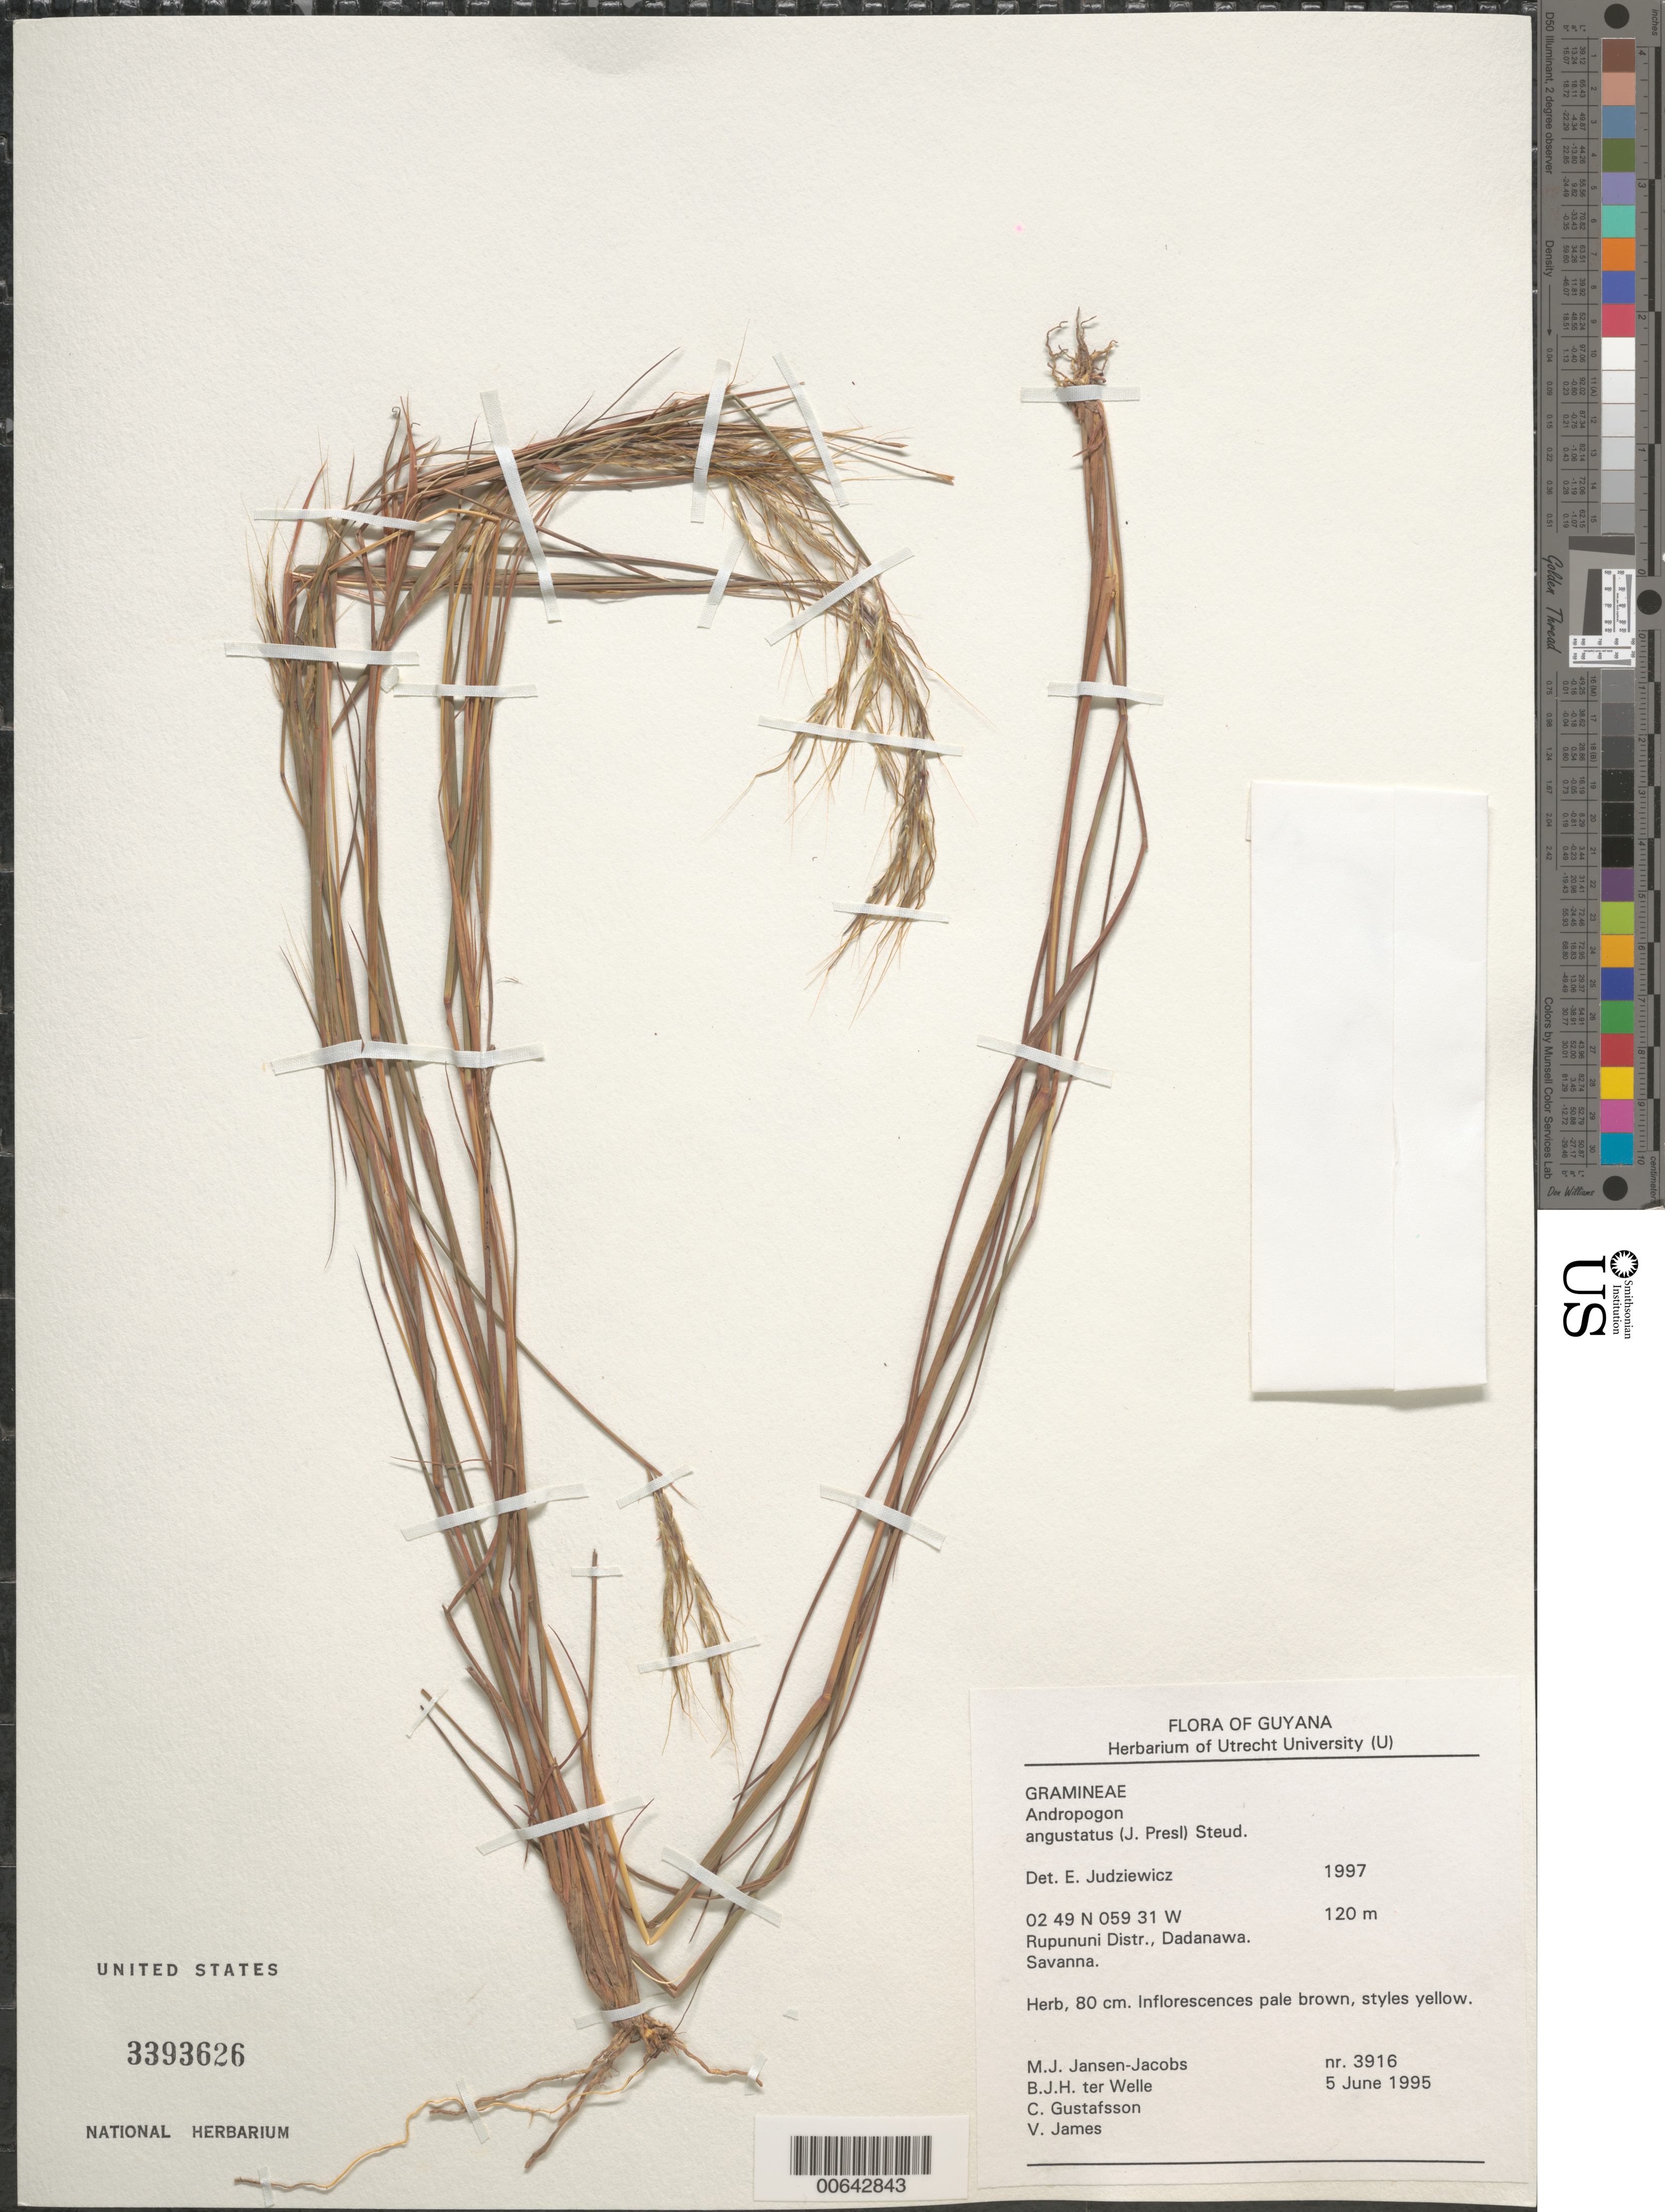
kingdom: Plantae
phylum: Tracheophyta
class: Liliopsida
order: Poales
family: Poaceae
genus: Andropogon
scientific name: Andropogon angustatus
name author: (J. Presl) Steud.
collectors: M. J. Jansen-Jacobs, B. Welle, C. Gustafsson & V. James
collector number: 3916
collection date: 1995-06-05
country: Guyana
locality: Rupununi Distt., Dadanawa. Savanna.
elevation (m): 120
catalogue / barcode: US 3393626